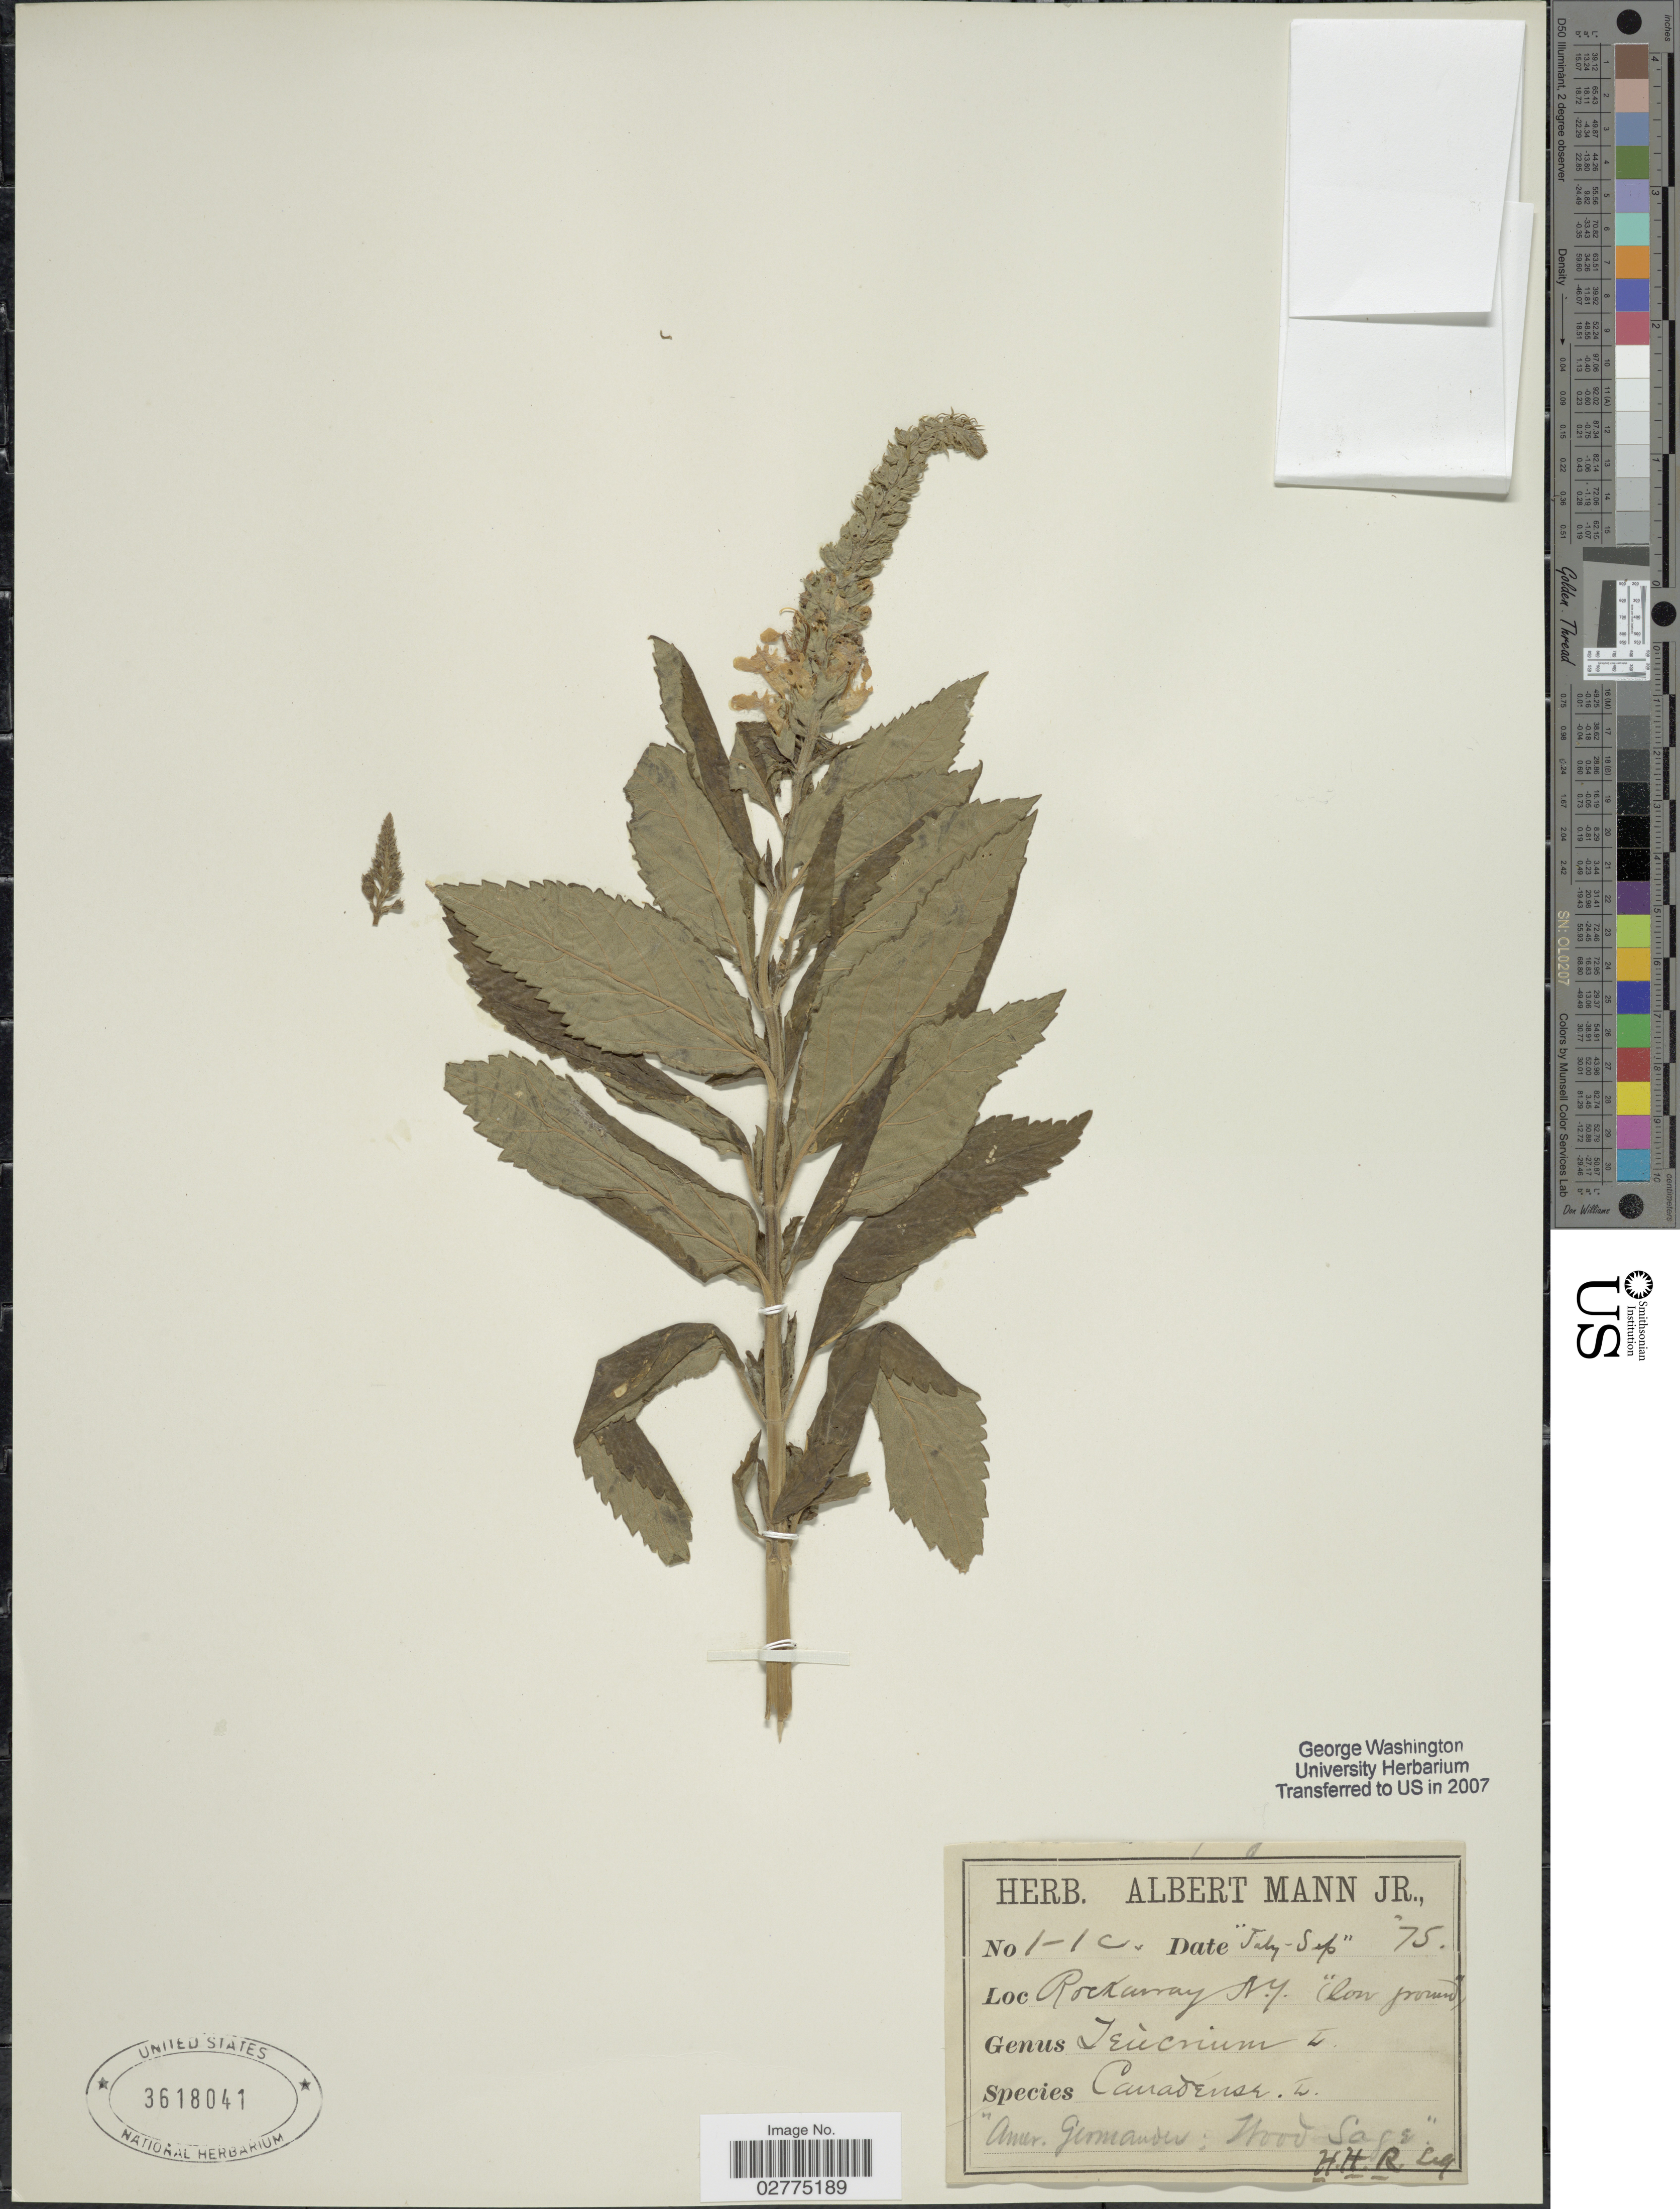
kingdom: Plantae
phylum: Tracheophyta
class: Magnoliopsida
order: Lamiales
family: Lamiaceae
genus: Teucrium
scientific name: Teucrium canadense var. occidentale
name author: (A. Gray) E. M. McClint. & Epling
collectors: H. H. R.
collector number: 1-1C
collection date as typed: Transcribed d/m/y: /7/75 to /9/75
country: United States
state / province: New York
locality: Rockaway, N.Y.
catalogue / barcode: US 3618041